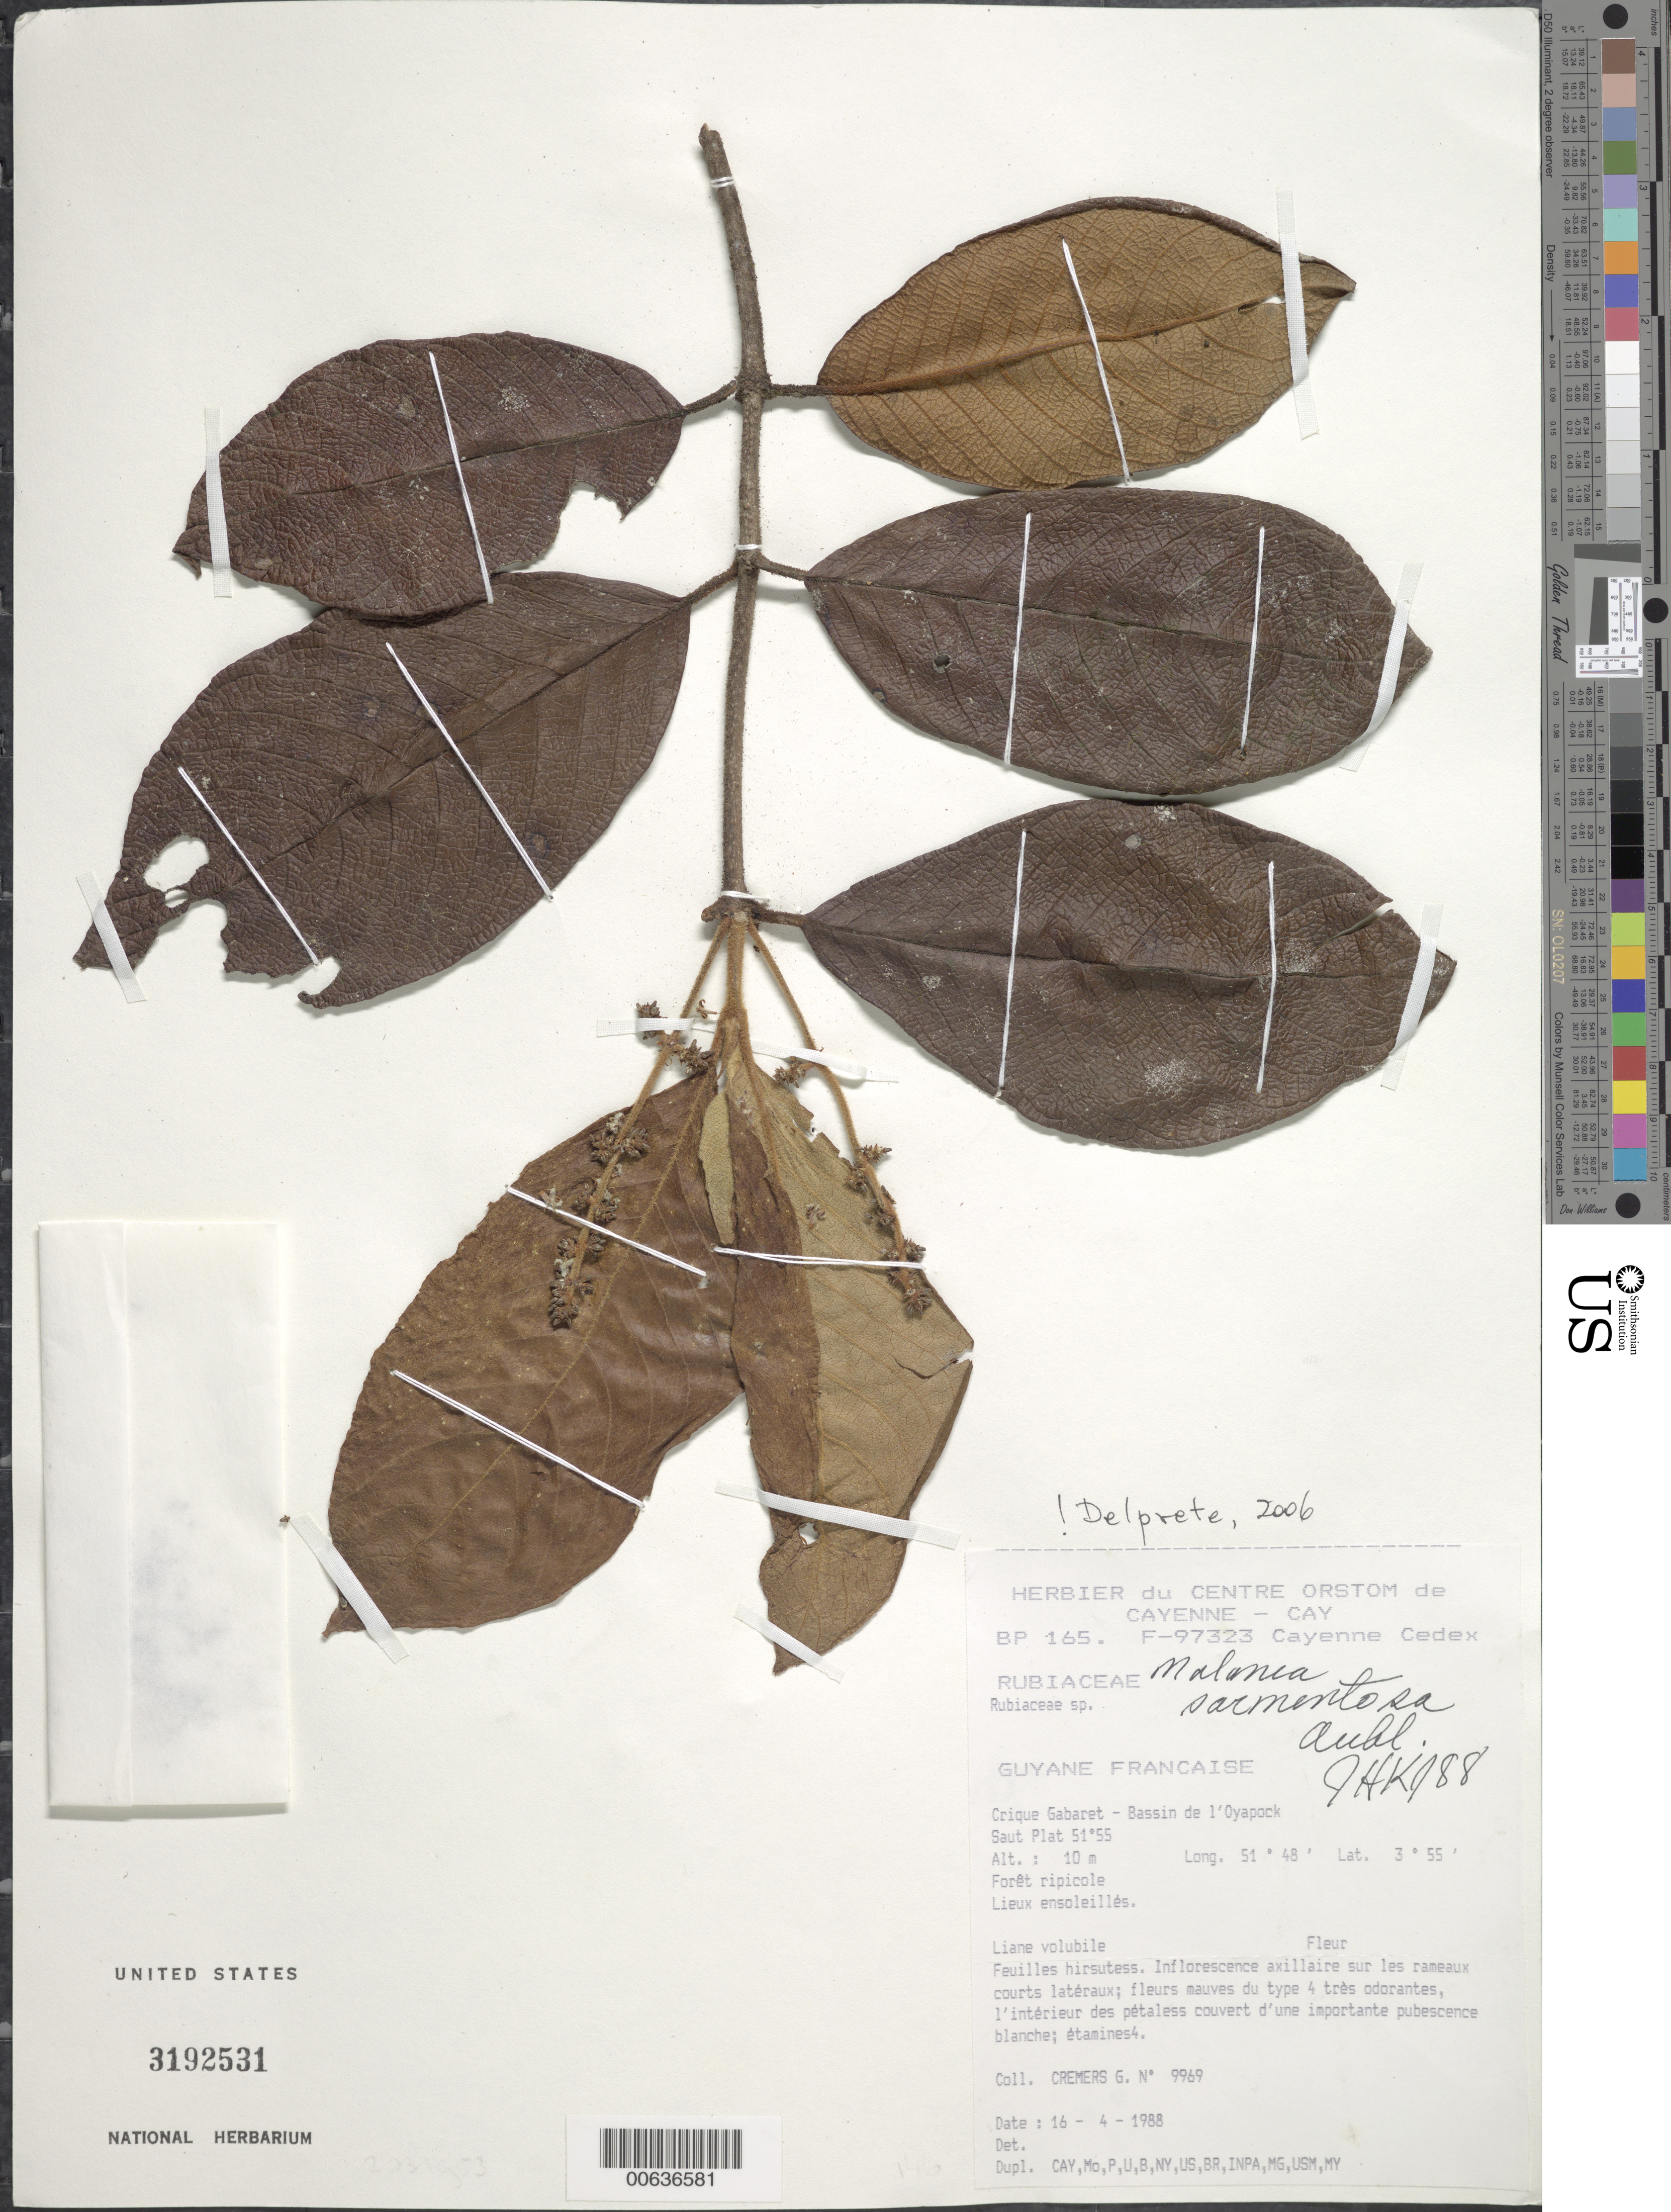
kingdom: Plantae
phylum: Tracheophyta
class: Magnoliopsida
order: Gentianales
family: Rubiaceae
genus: Malanea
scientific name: Malanea sarmentosa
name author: Aubl.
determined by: Delprete, P. G., Herb. de Guyane Cay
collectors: G. Cremers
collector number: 9969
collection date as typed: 16-Apr-88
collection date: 1988-04-16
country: French Guiana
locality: Crique Gabaret, Bassin de l'Oyapock; Saut Plat 51º55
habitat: Foret ripicole, lieux ensoleilles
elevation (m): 10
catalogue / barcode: US 3192531